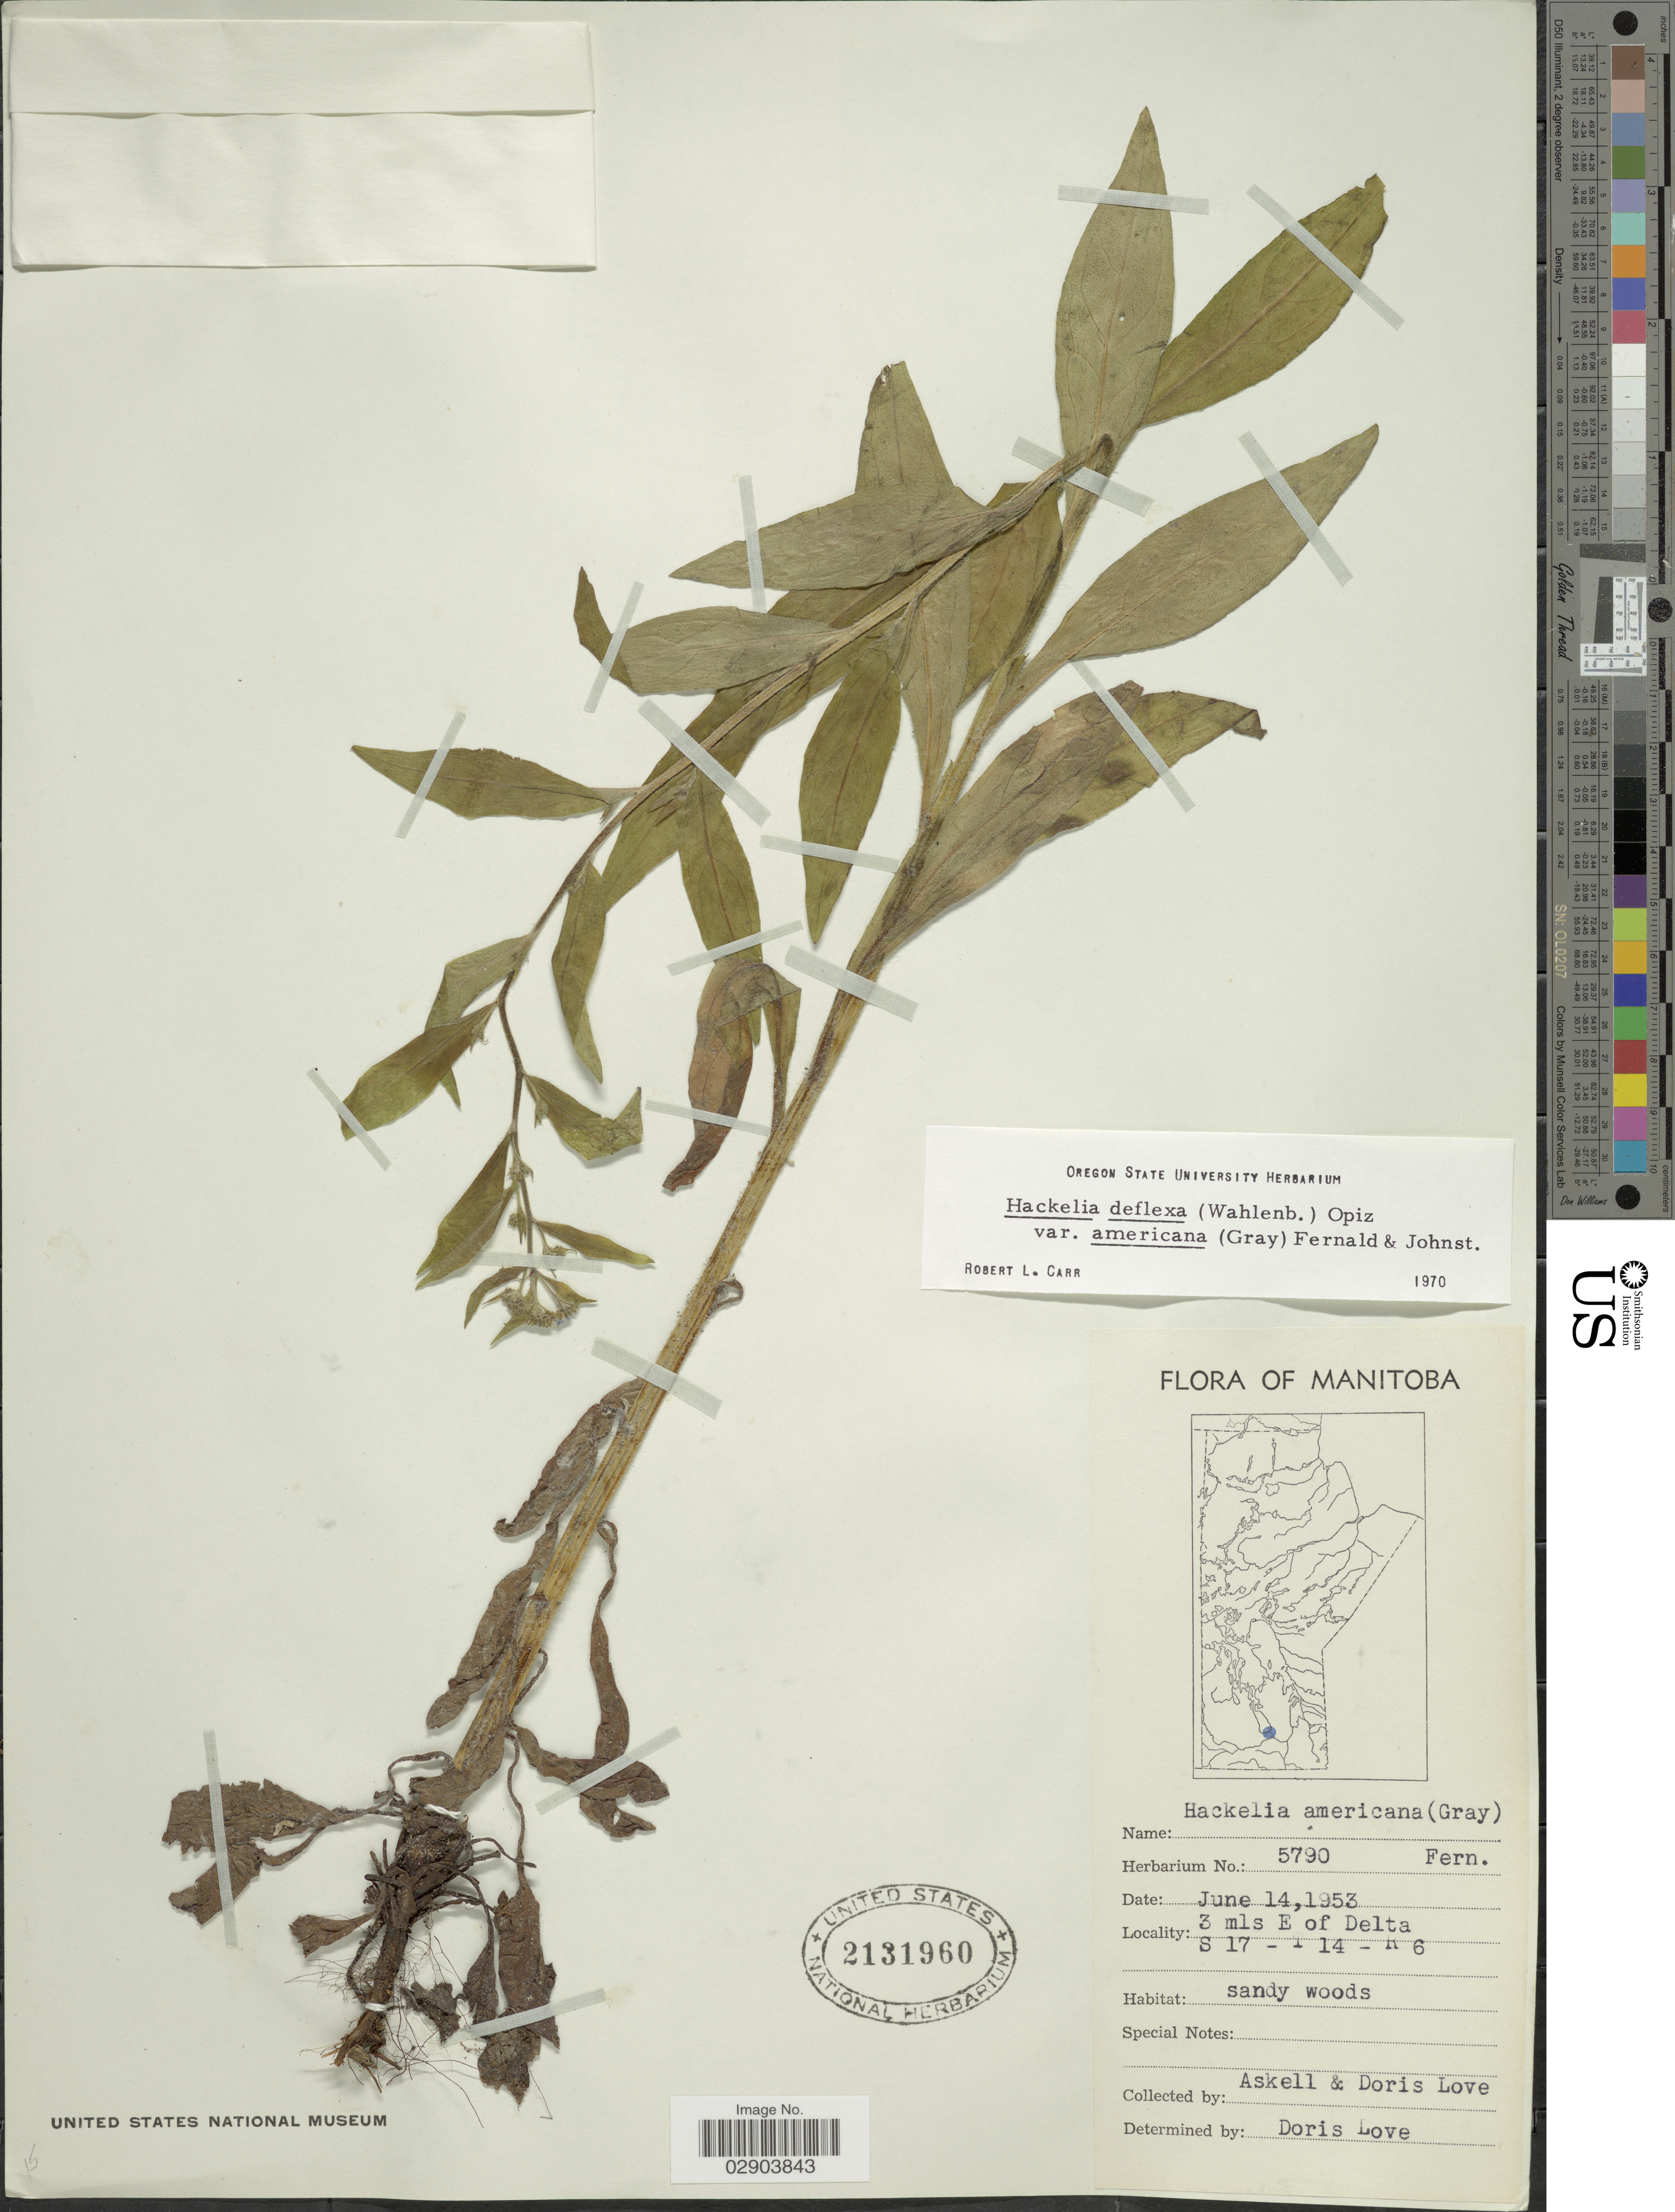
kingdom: Plantae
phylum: Tracheophyta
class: Magnoliopsida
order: Boraginales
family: Boraginaceae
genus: Hackelia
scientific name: Hackelia deflexa var. americana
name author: (A. Gray) Fernald & I.M. Johnst.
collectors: -. Askell & D. Löve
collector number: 5790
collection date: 1953-06-14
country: Canada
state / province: Manitoba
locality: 3 mls E of Delta.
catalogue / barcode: US 2131960